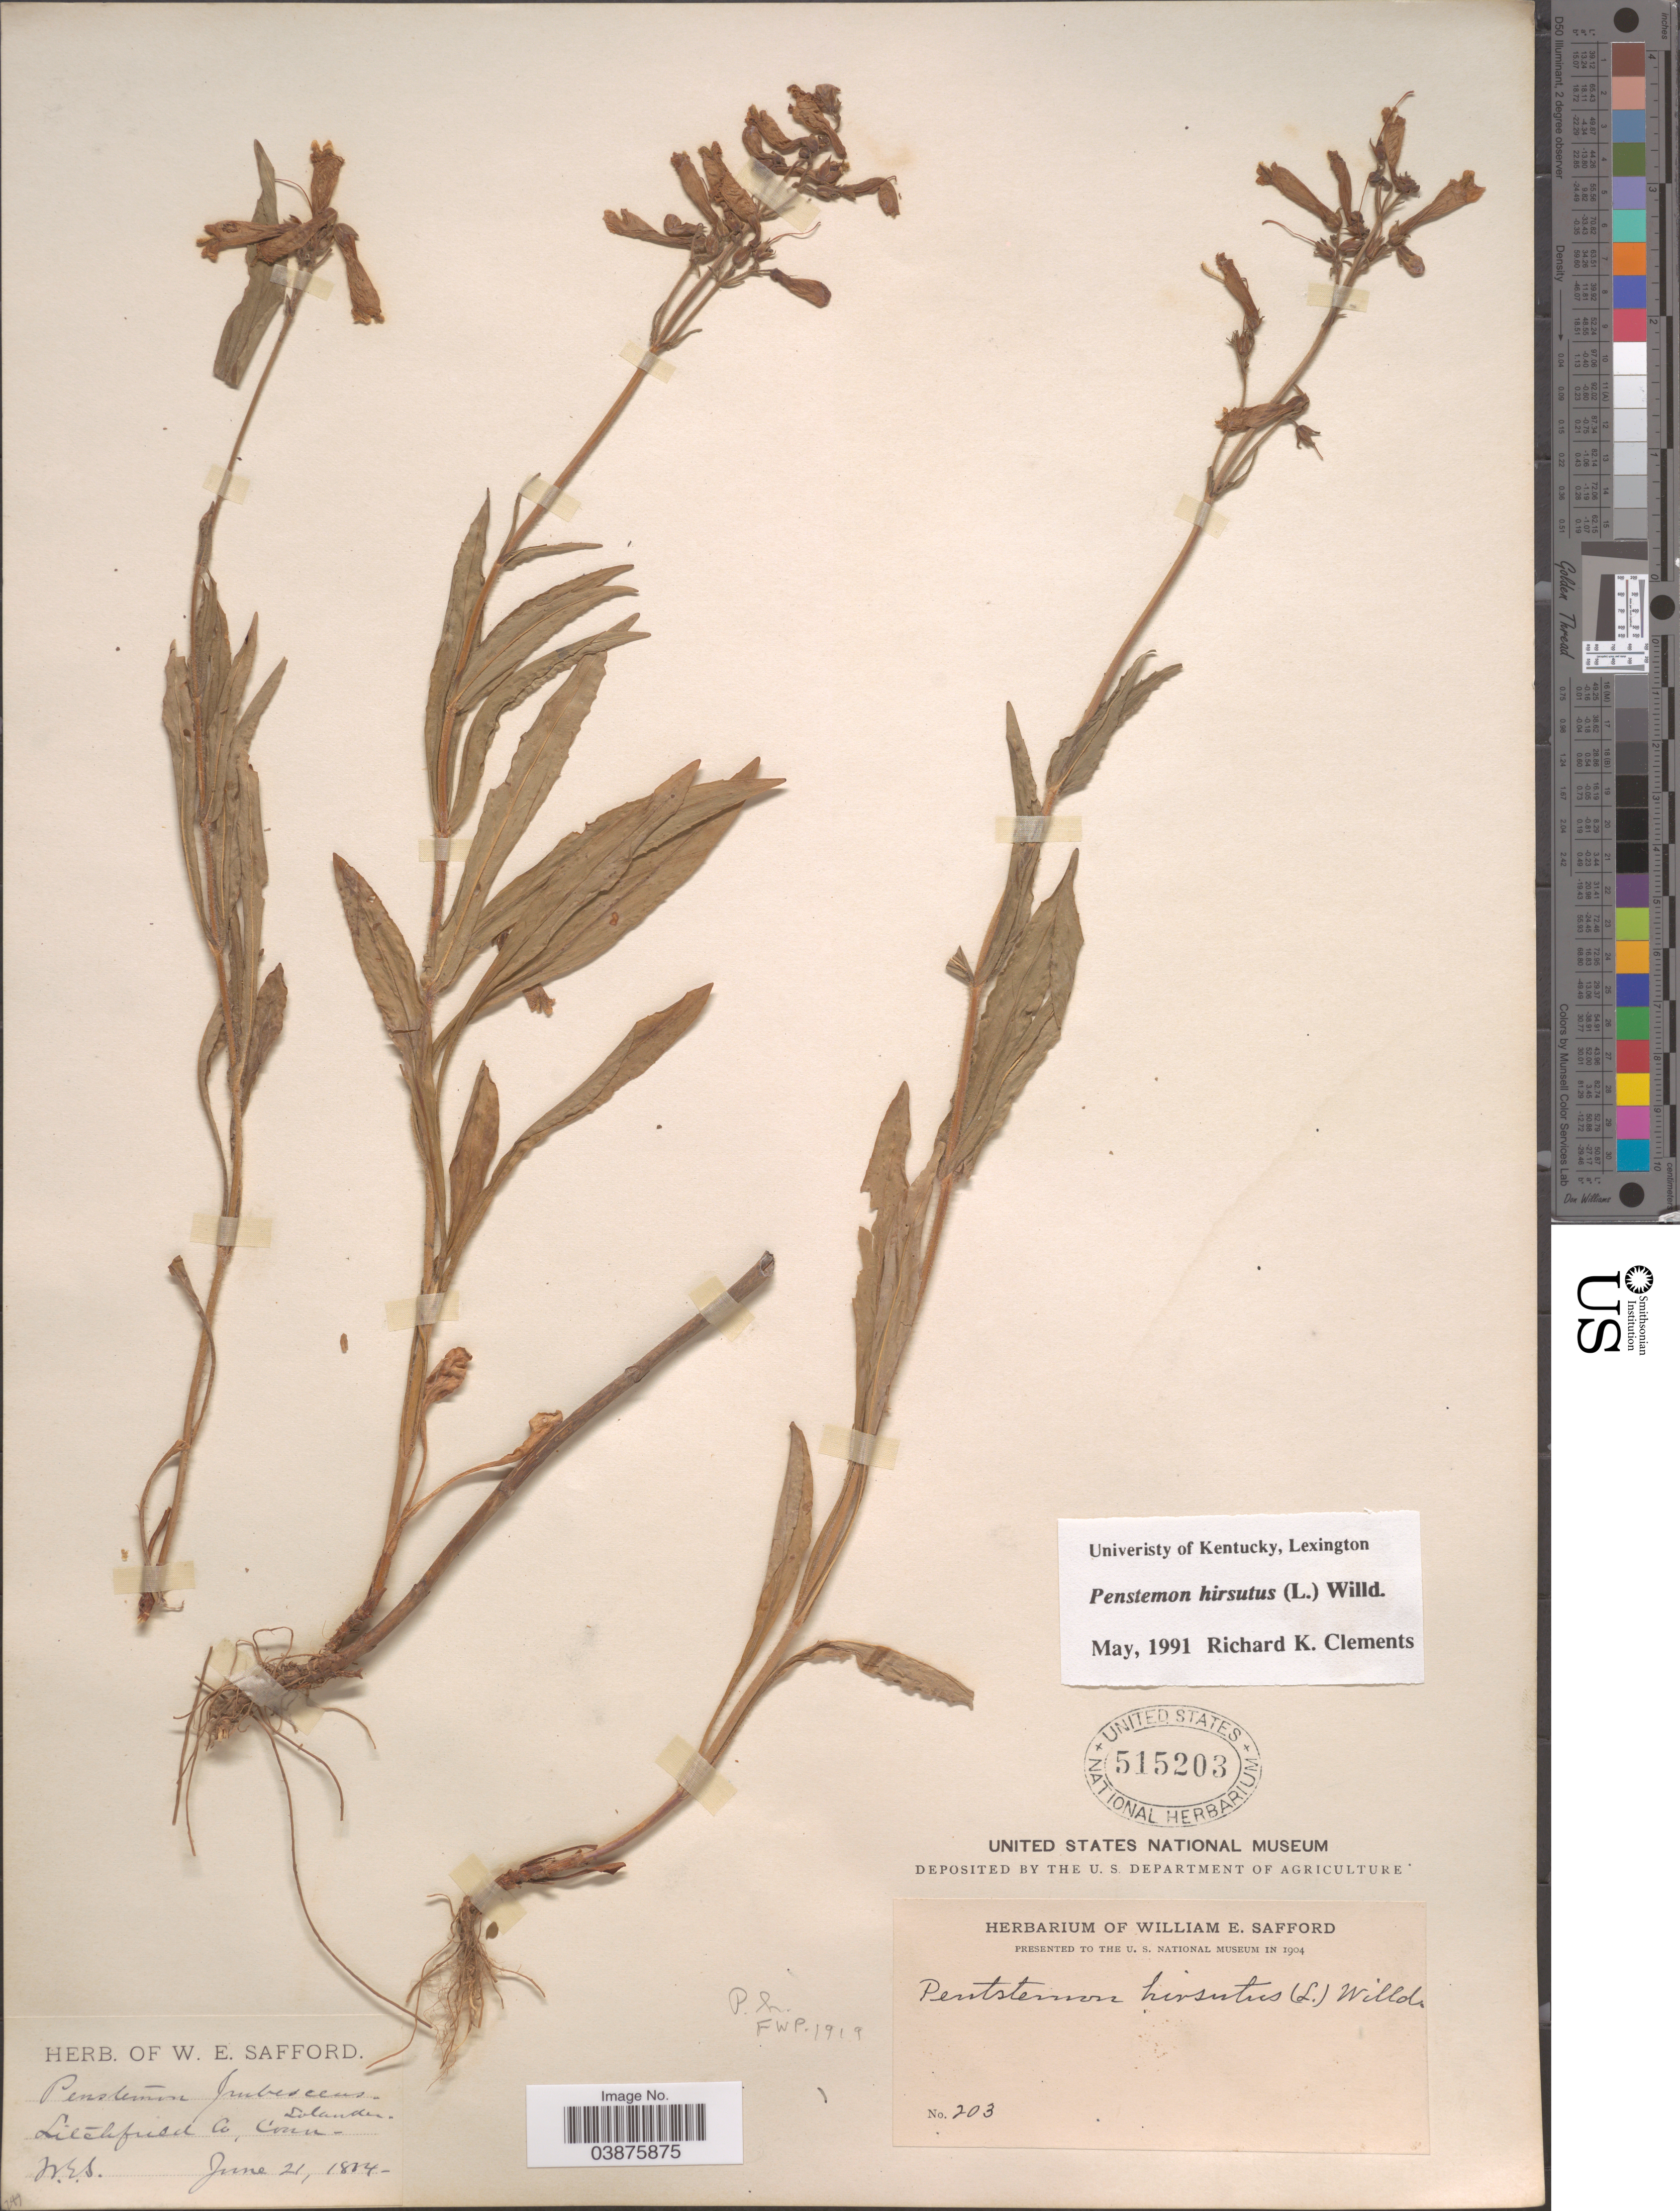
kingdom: Plantae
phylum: Tracheophyta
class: Magnoliopsida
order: Lamiales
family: Plantaginaceae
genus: Penstemon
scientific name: Penstemon hirsutus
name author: (L.) Willd.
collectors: W. E. Safford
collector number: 203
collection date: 1884-06-21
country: United States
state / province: Connecticut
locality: Litchfield Co.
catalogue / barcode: US 515203